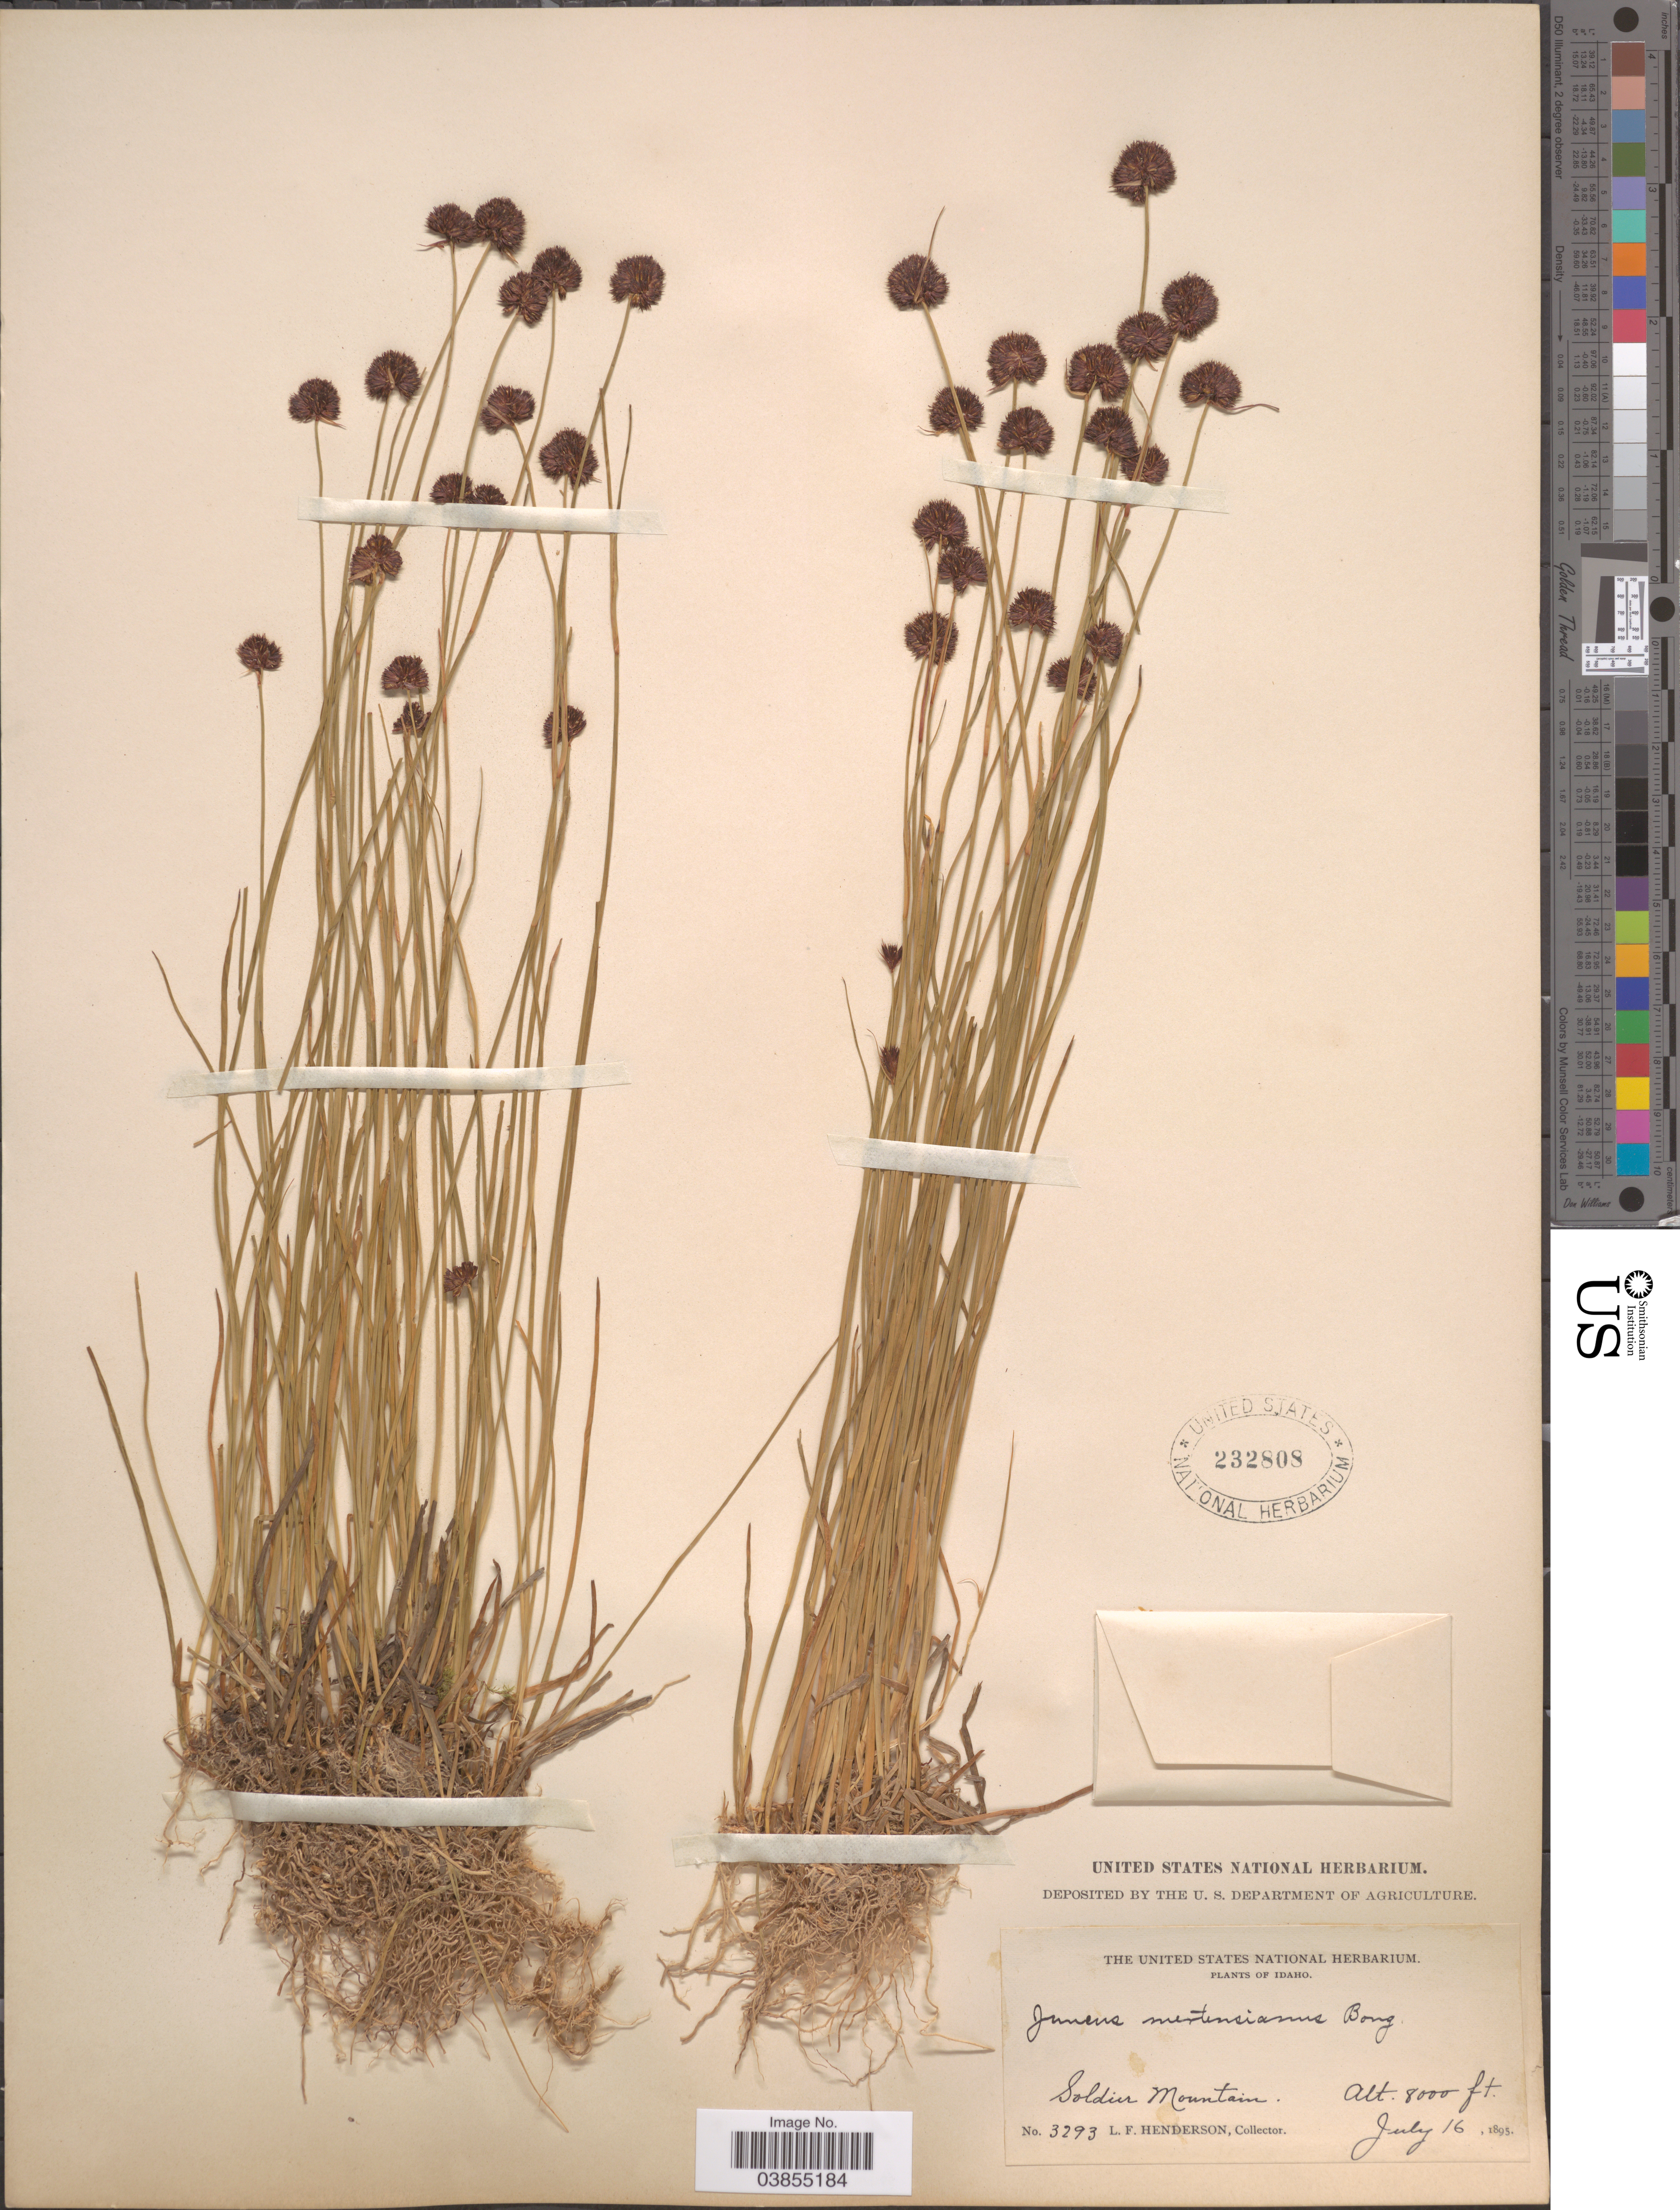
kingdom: Plantae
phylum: Tracheophyta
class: Liliopsida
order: Poales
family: Juncaceae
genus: Juncus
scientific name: Juncus mertensianus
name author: Bong.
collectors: L. Henderson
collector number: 3293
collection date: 1895-07-16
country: United States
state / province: Idaho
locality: Soldier Mountain.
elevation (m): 2438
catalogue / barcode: US 232808